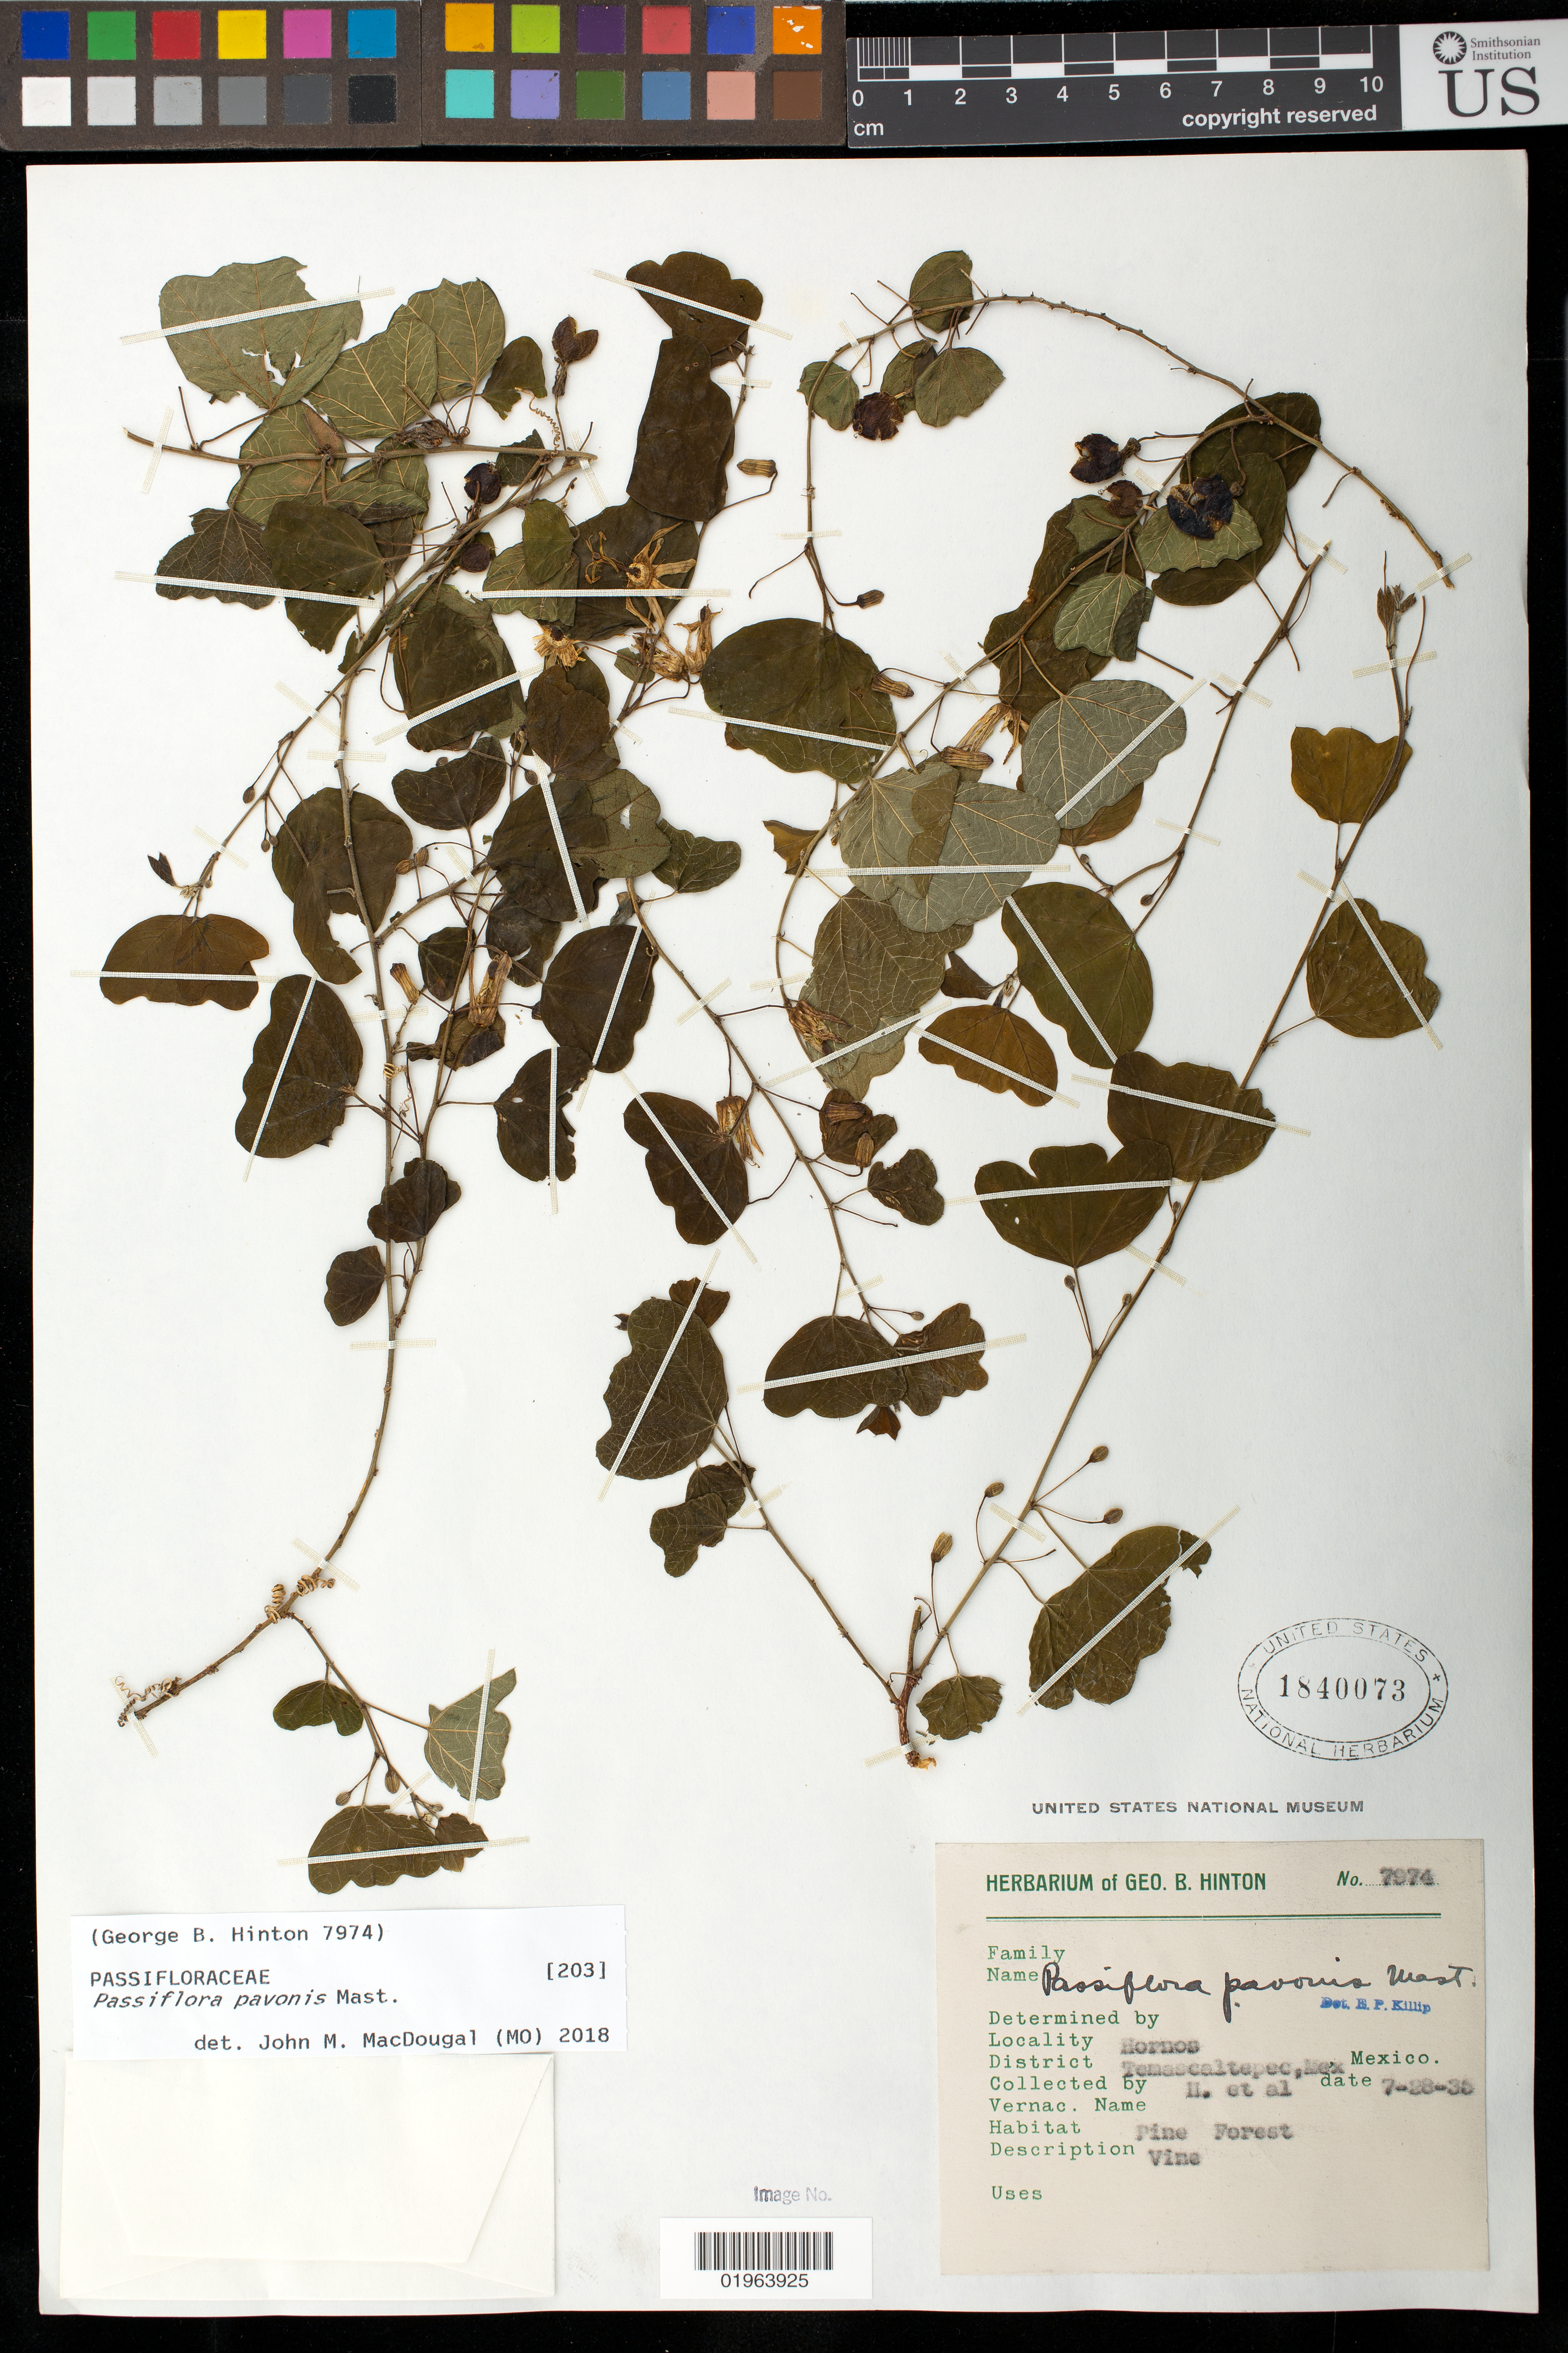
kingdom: Plantae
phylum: Tracheophyta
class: Magnoliopsida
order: Malpighiales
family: Passifloraceae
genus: Passiflora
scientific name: Passiflora pavonis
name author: Mast.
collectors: G. B. Hinton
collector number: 7974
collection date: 1935-07-28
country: Mexico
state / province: México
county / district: Temascaltepec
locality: Hornos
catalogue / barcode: US 1840073